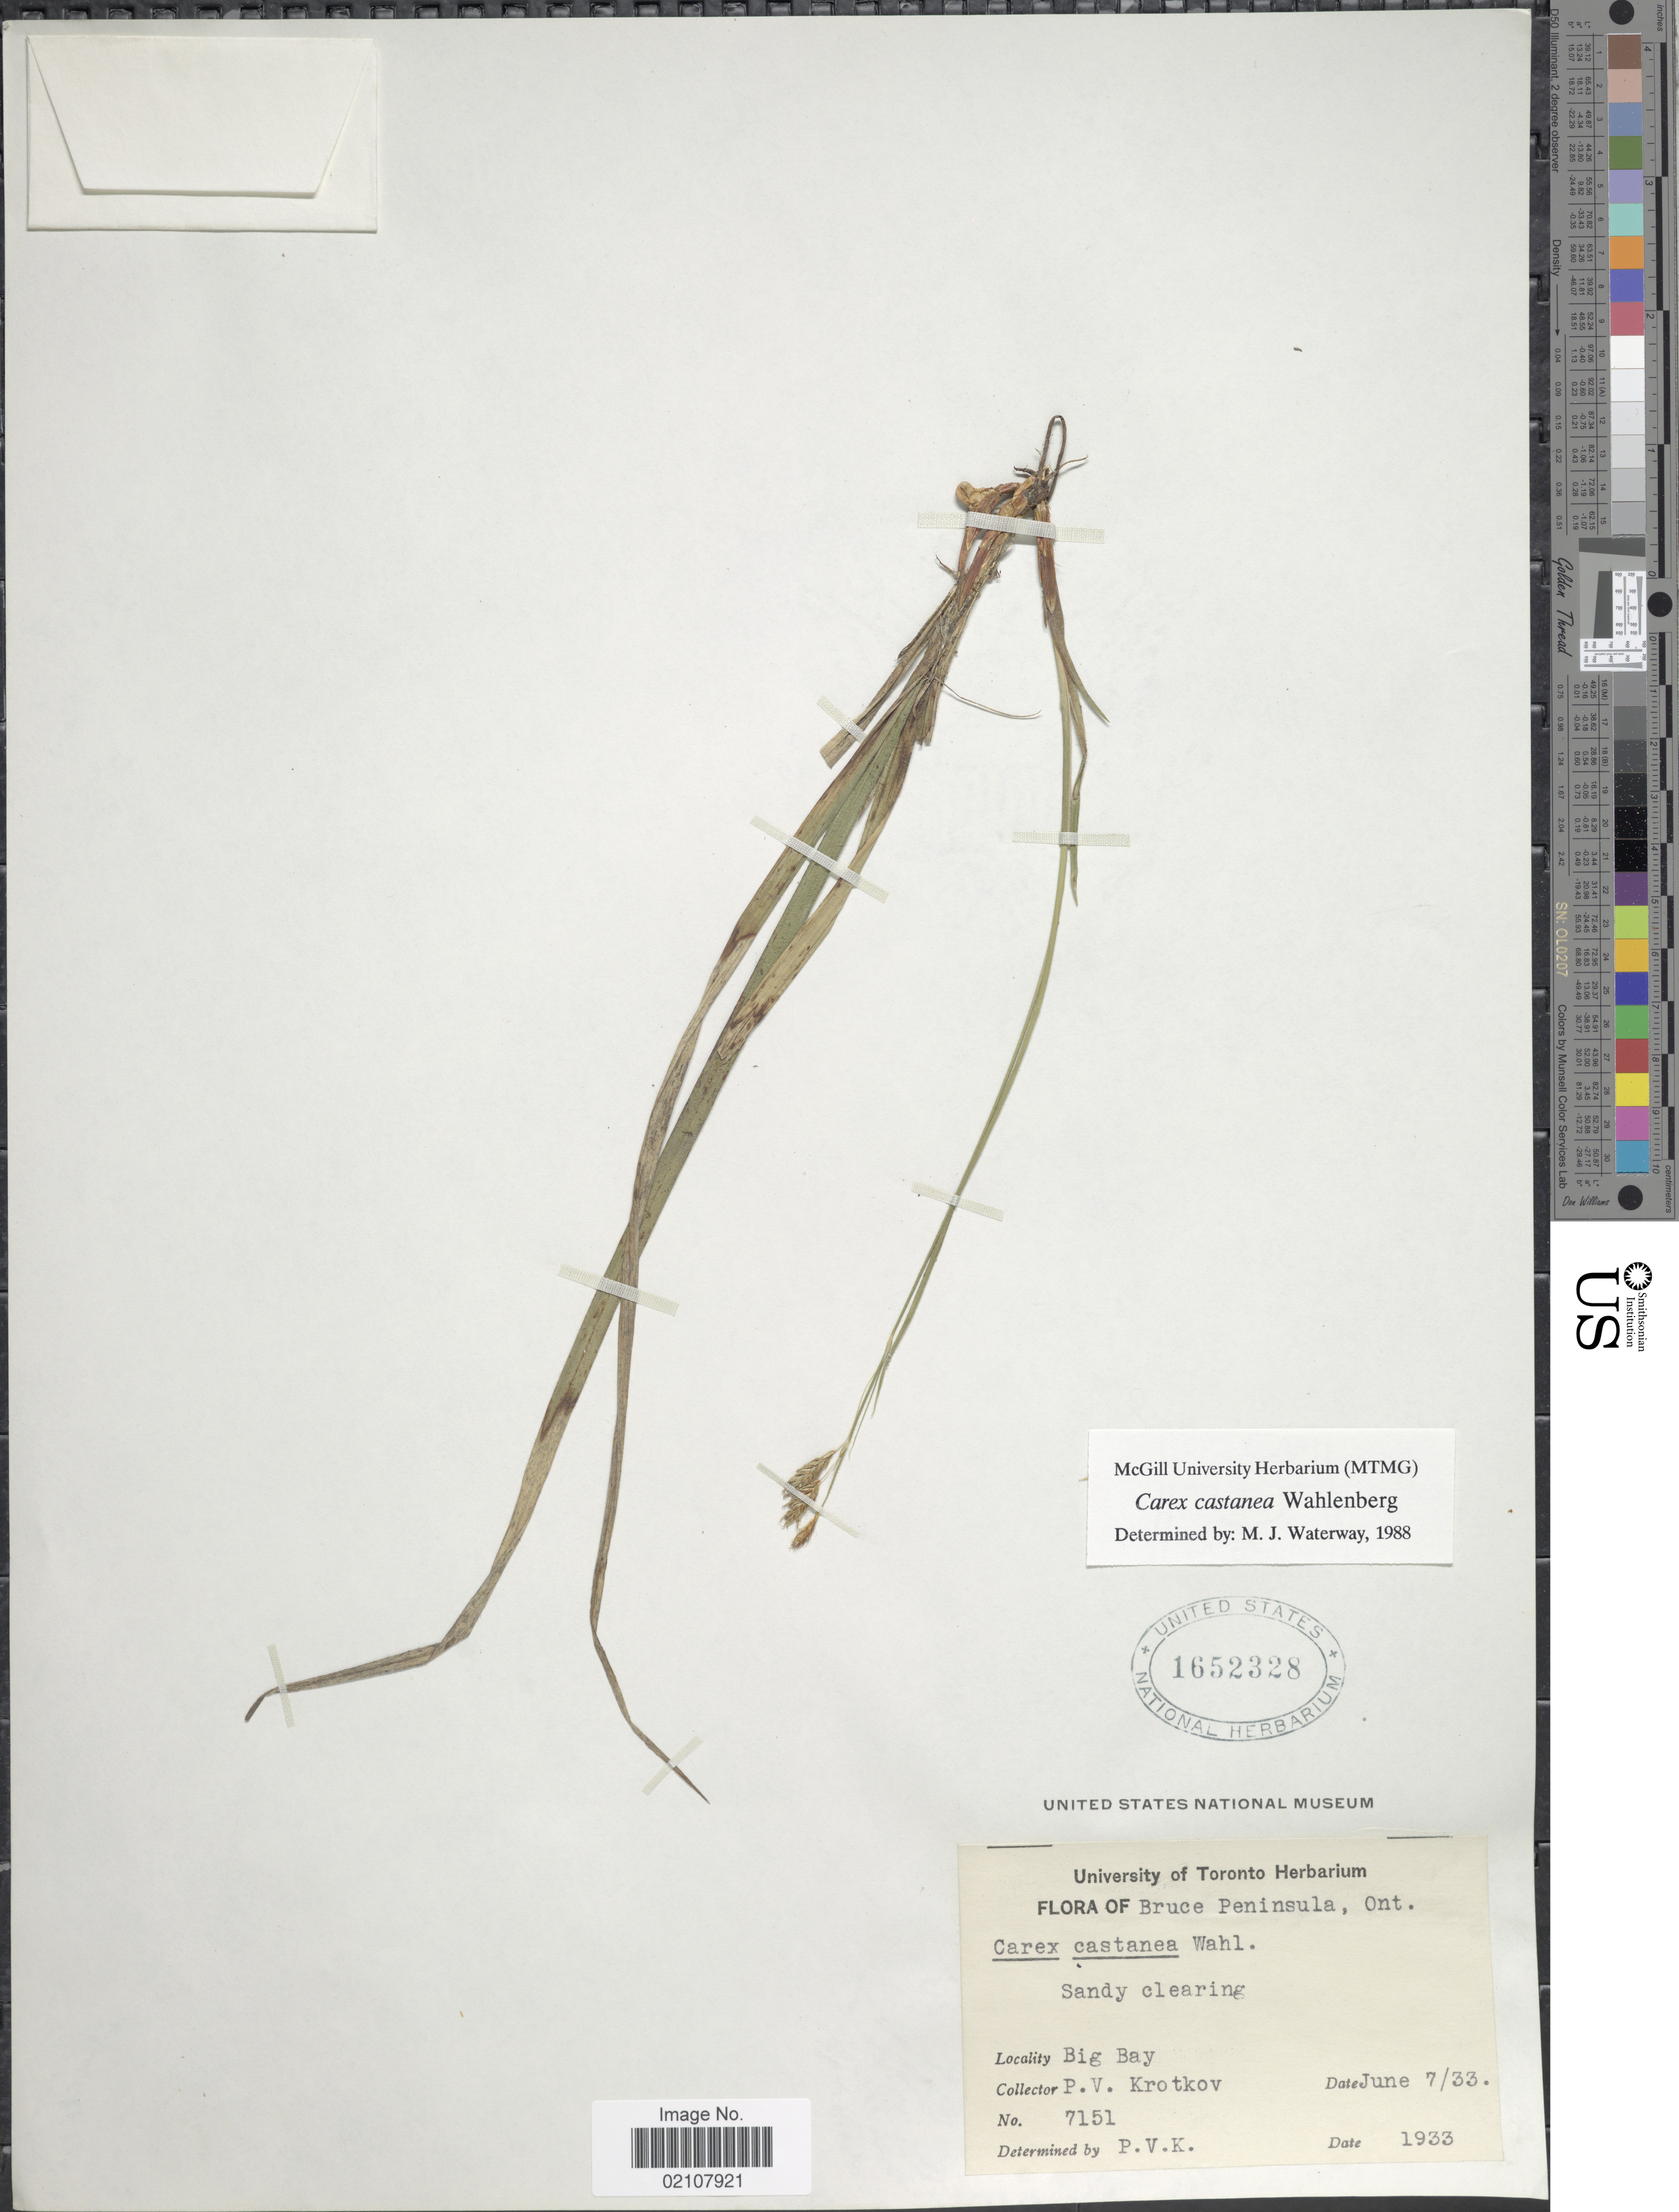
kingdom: Plantae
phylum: Tracheophyta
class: Liliopsida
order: Poales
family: Cyperaceae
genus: Carex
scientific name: Carex castanea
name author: Wahlenb.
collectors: P. V. Krotkov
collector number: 7151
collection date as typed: Transcribed d/m/y: 7/6/33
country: Canada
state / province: Ontario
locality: Bruce Peninsula, Sandy clearing, Big Bay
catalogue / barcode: US 1652328